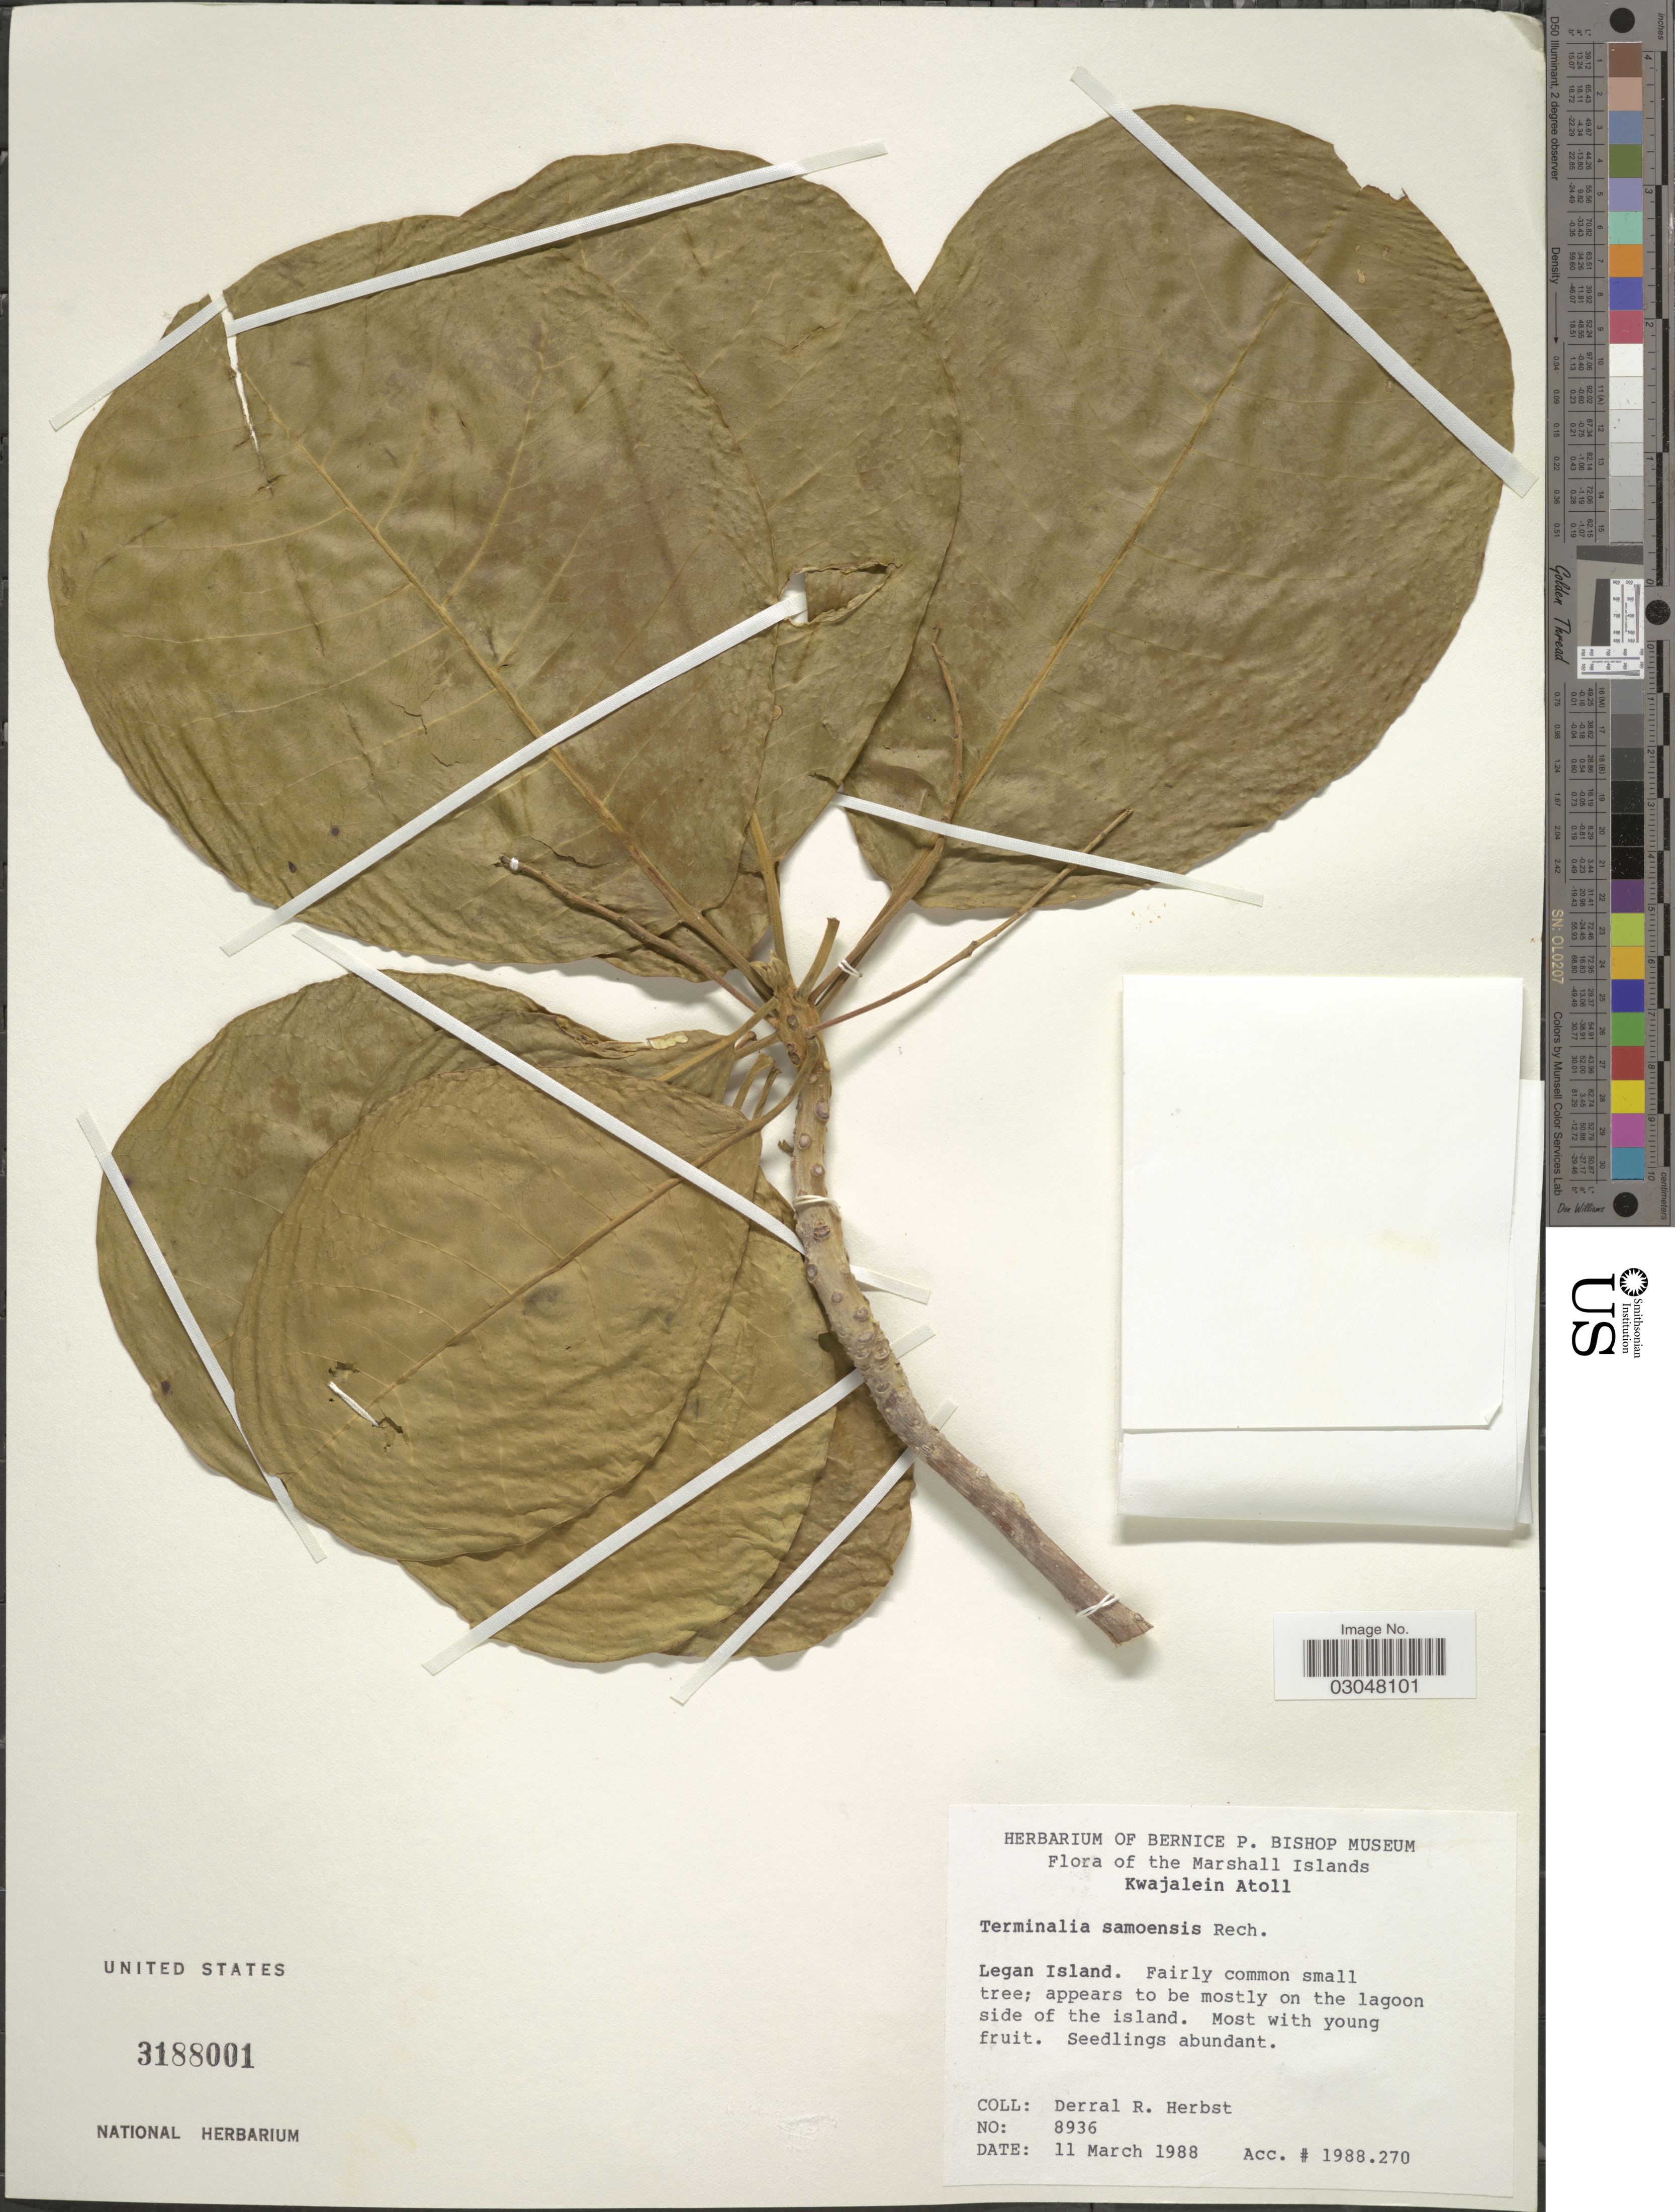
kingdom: Plantae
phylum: Tracheophyta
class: Magnoliopsida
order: Myrtales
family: Combretaceae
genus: Terminalia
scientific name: Terminalia samoensis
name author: Rech.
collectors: D. R. Herbst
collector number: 8936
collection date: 1988-03-11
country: Marshall Islands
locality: Kwajalein Atoll. Legan Island.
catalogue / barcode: US 3188001